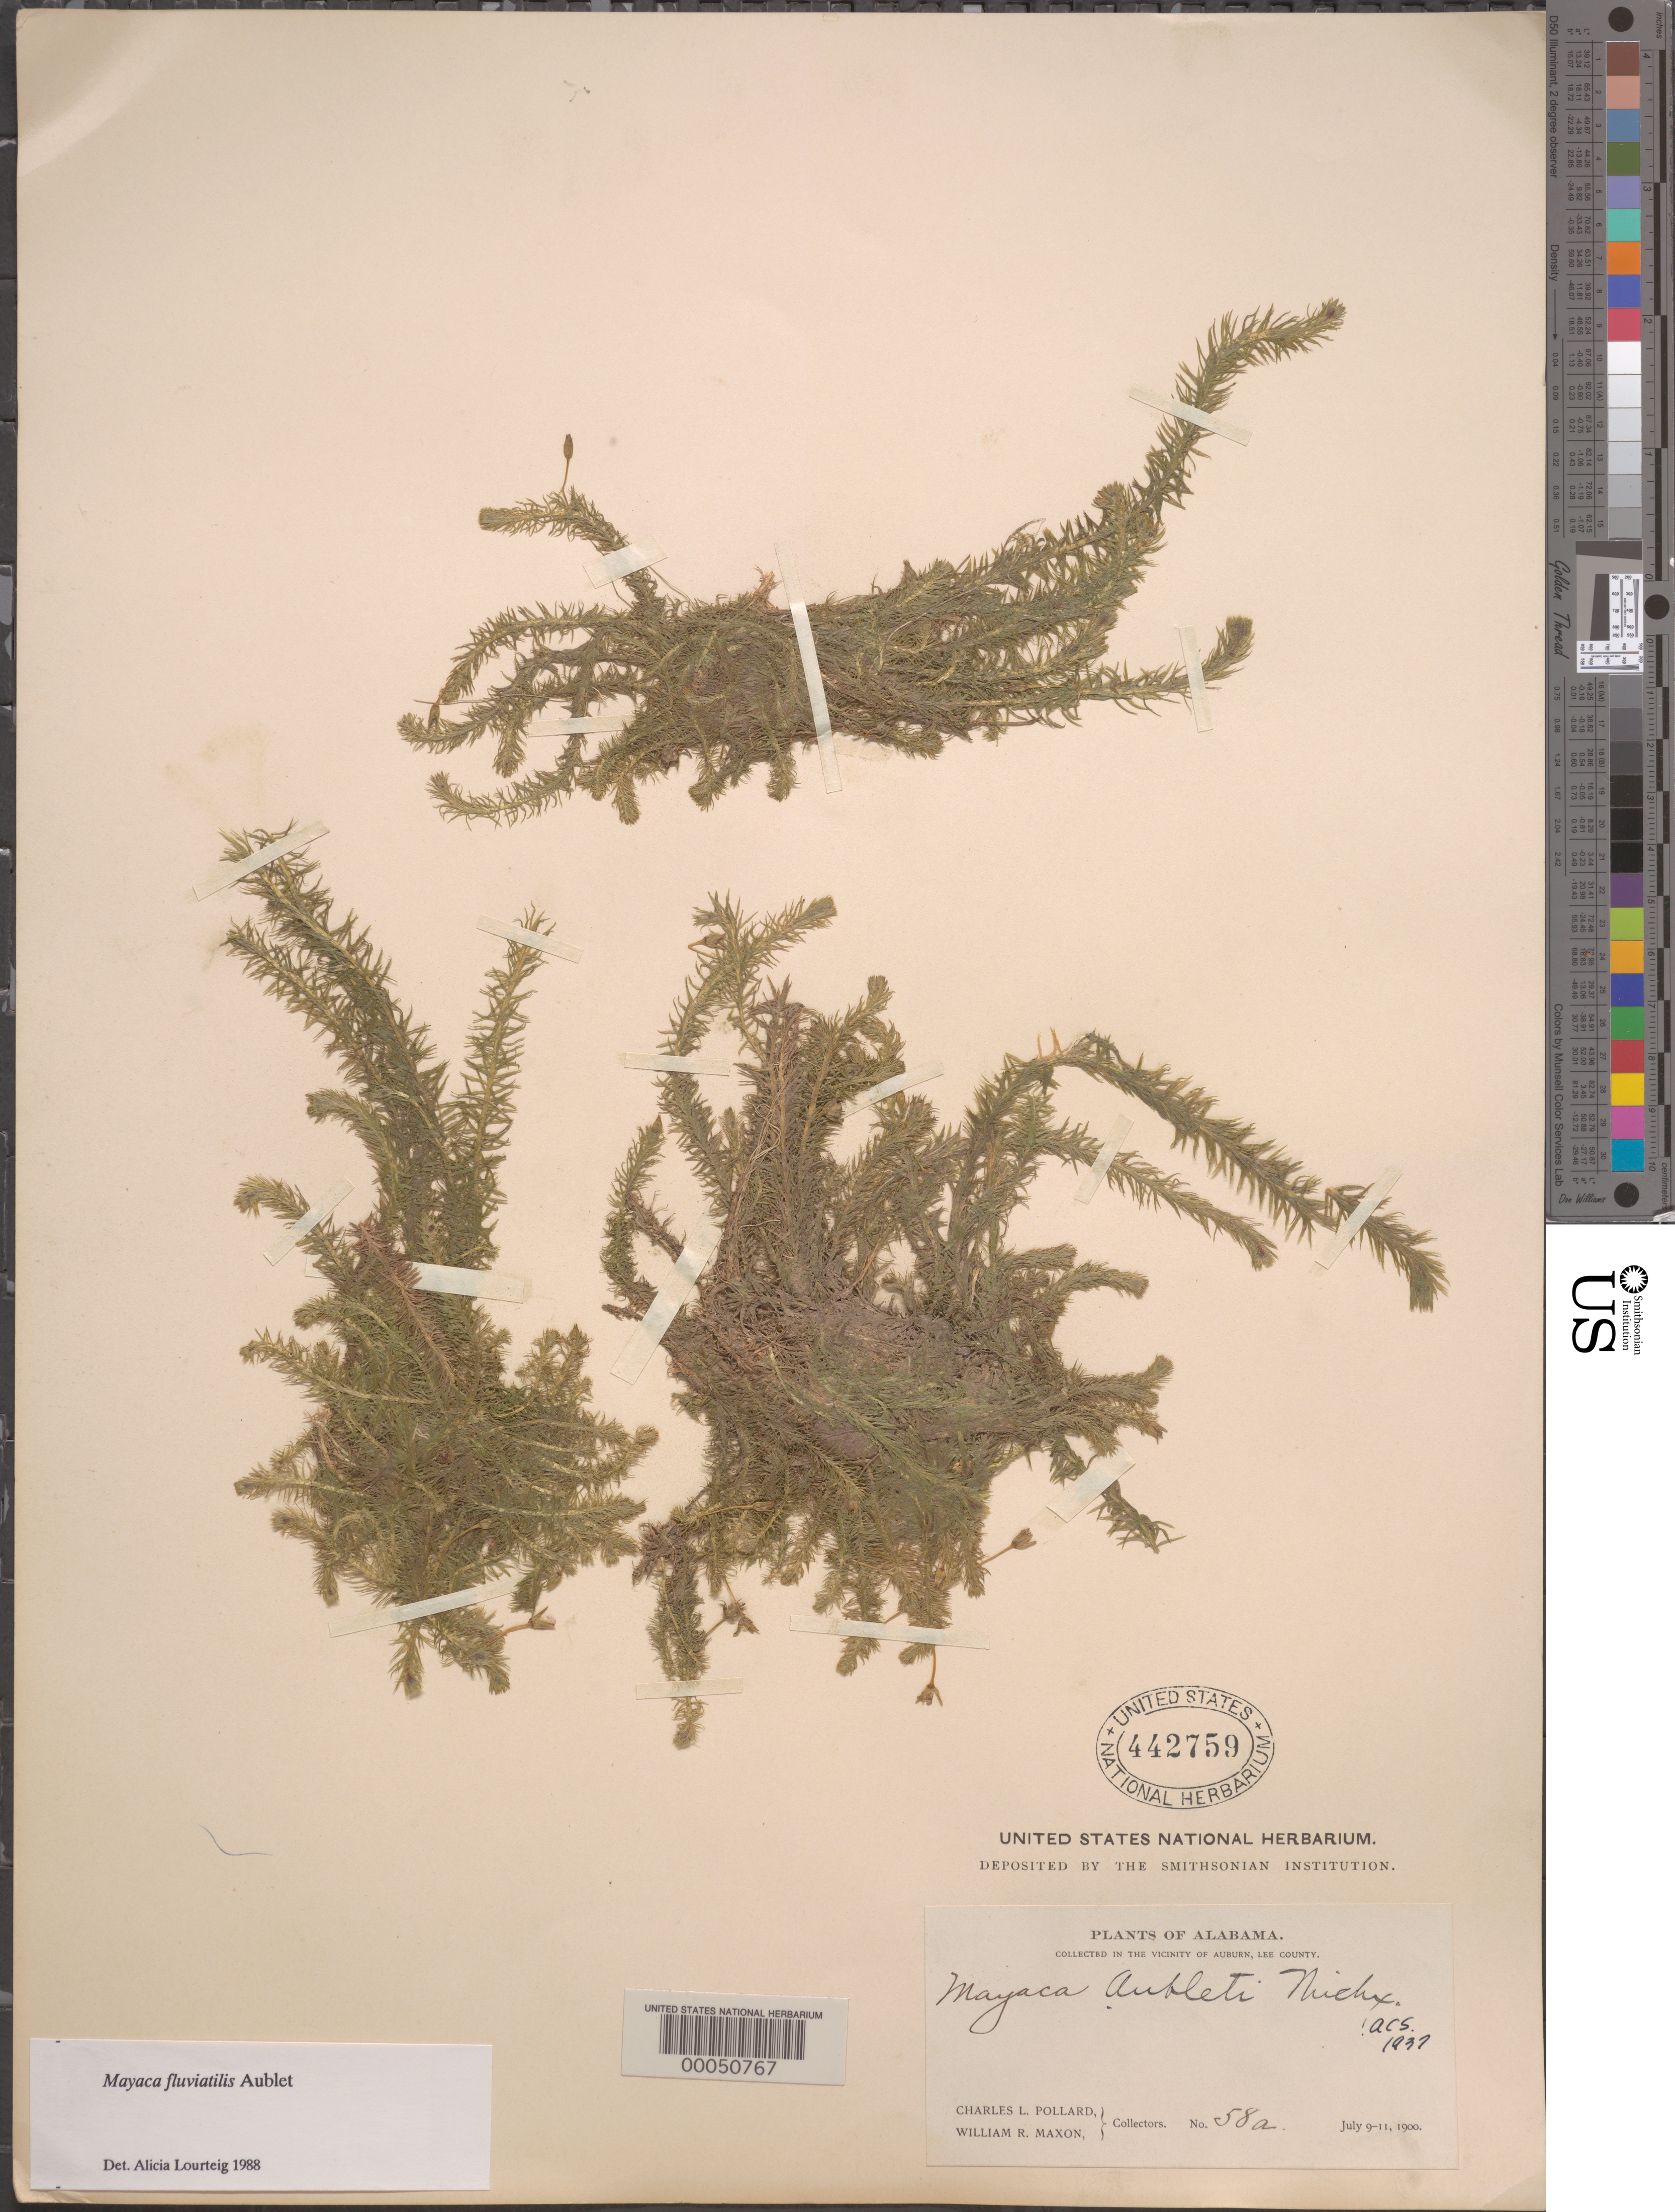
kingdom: Plantae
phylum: Tracheophyta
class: Liliopsida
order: Poales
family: Mayacaceae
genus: Mayaca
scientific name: Mayaca fluviatilis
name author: Aubl.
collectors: C. L. Pollard & W. R. Maxon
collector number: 58a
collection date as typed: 09 Jul 1900 to 11 Jul 1900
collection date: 1900-07-09/1900-07-11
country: United States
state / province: Alabama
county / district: Lee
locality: Auburn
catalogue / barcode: US 442759